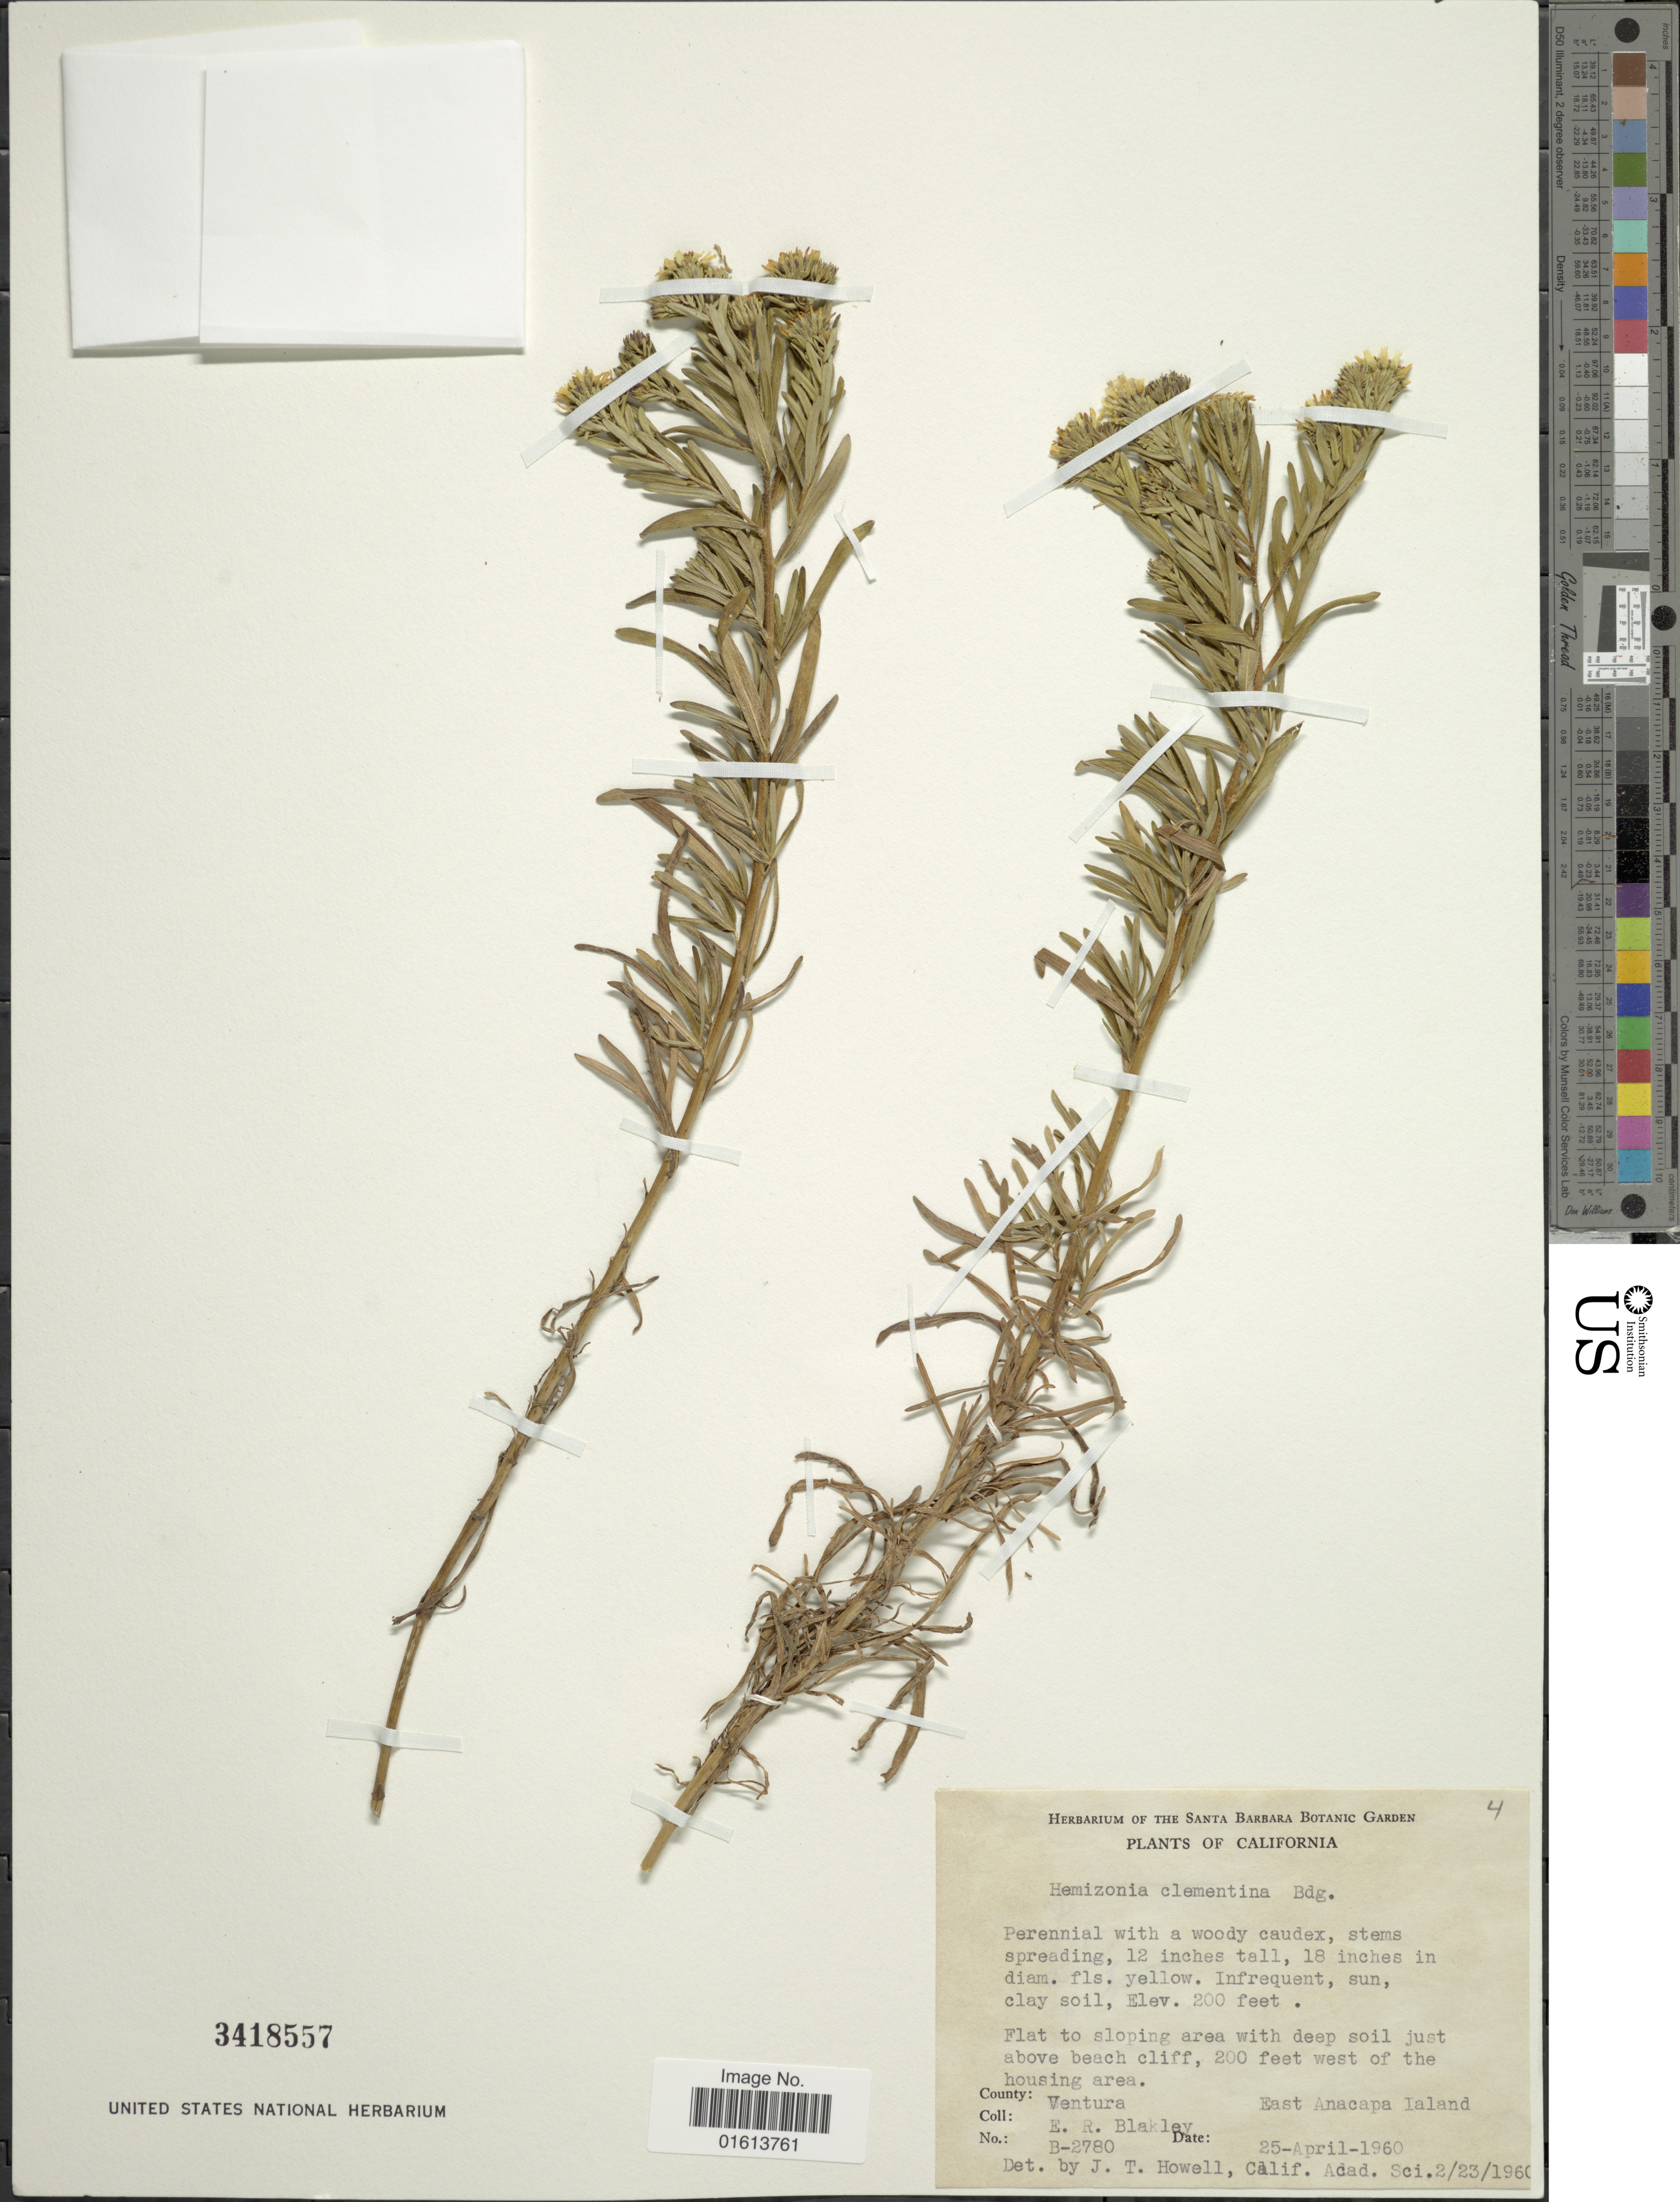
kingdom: Plantae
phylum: Tracheophyta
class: Magnoliopsida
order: Asterales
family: Asteraceae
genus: Deinandra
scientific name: Deinandra clementina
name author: (Brandegee) B.G. Baldwin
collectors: E. R. Blakley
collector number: B-2780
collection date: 1960-04-25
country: United States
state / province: California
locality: California. Flat to sloping area with deep soil just above beach cliff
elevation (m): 61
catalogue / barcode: US 3418557